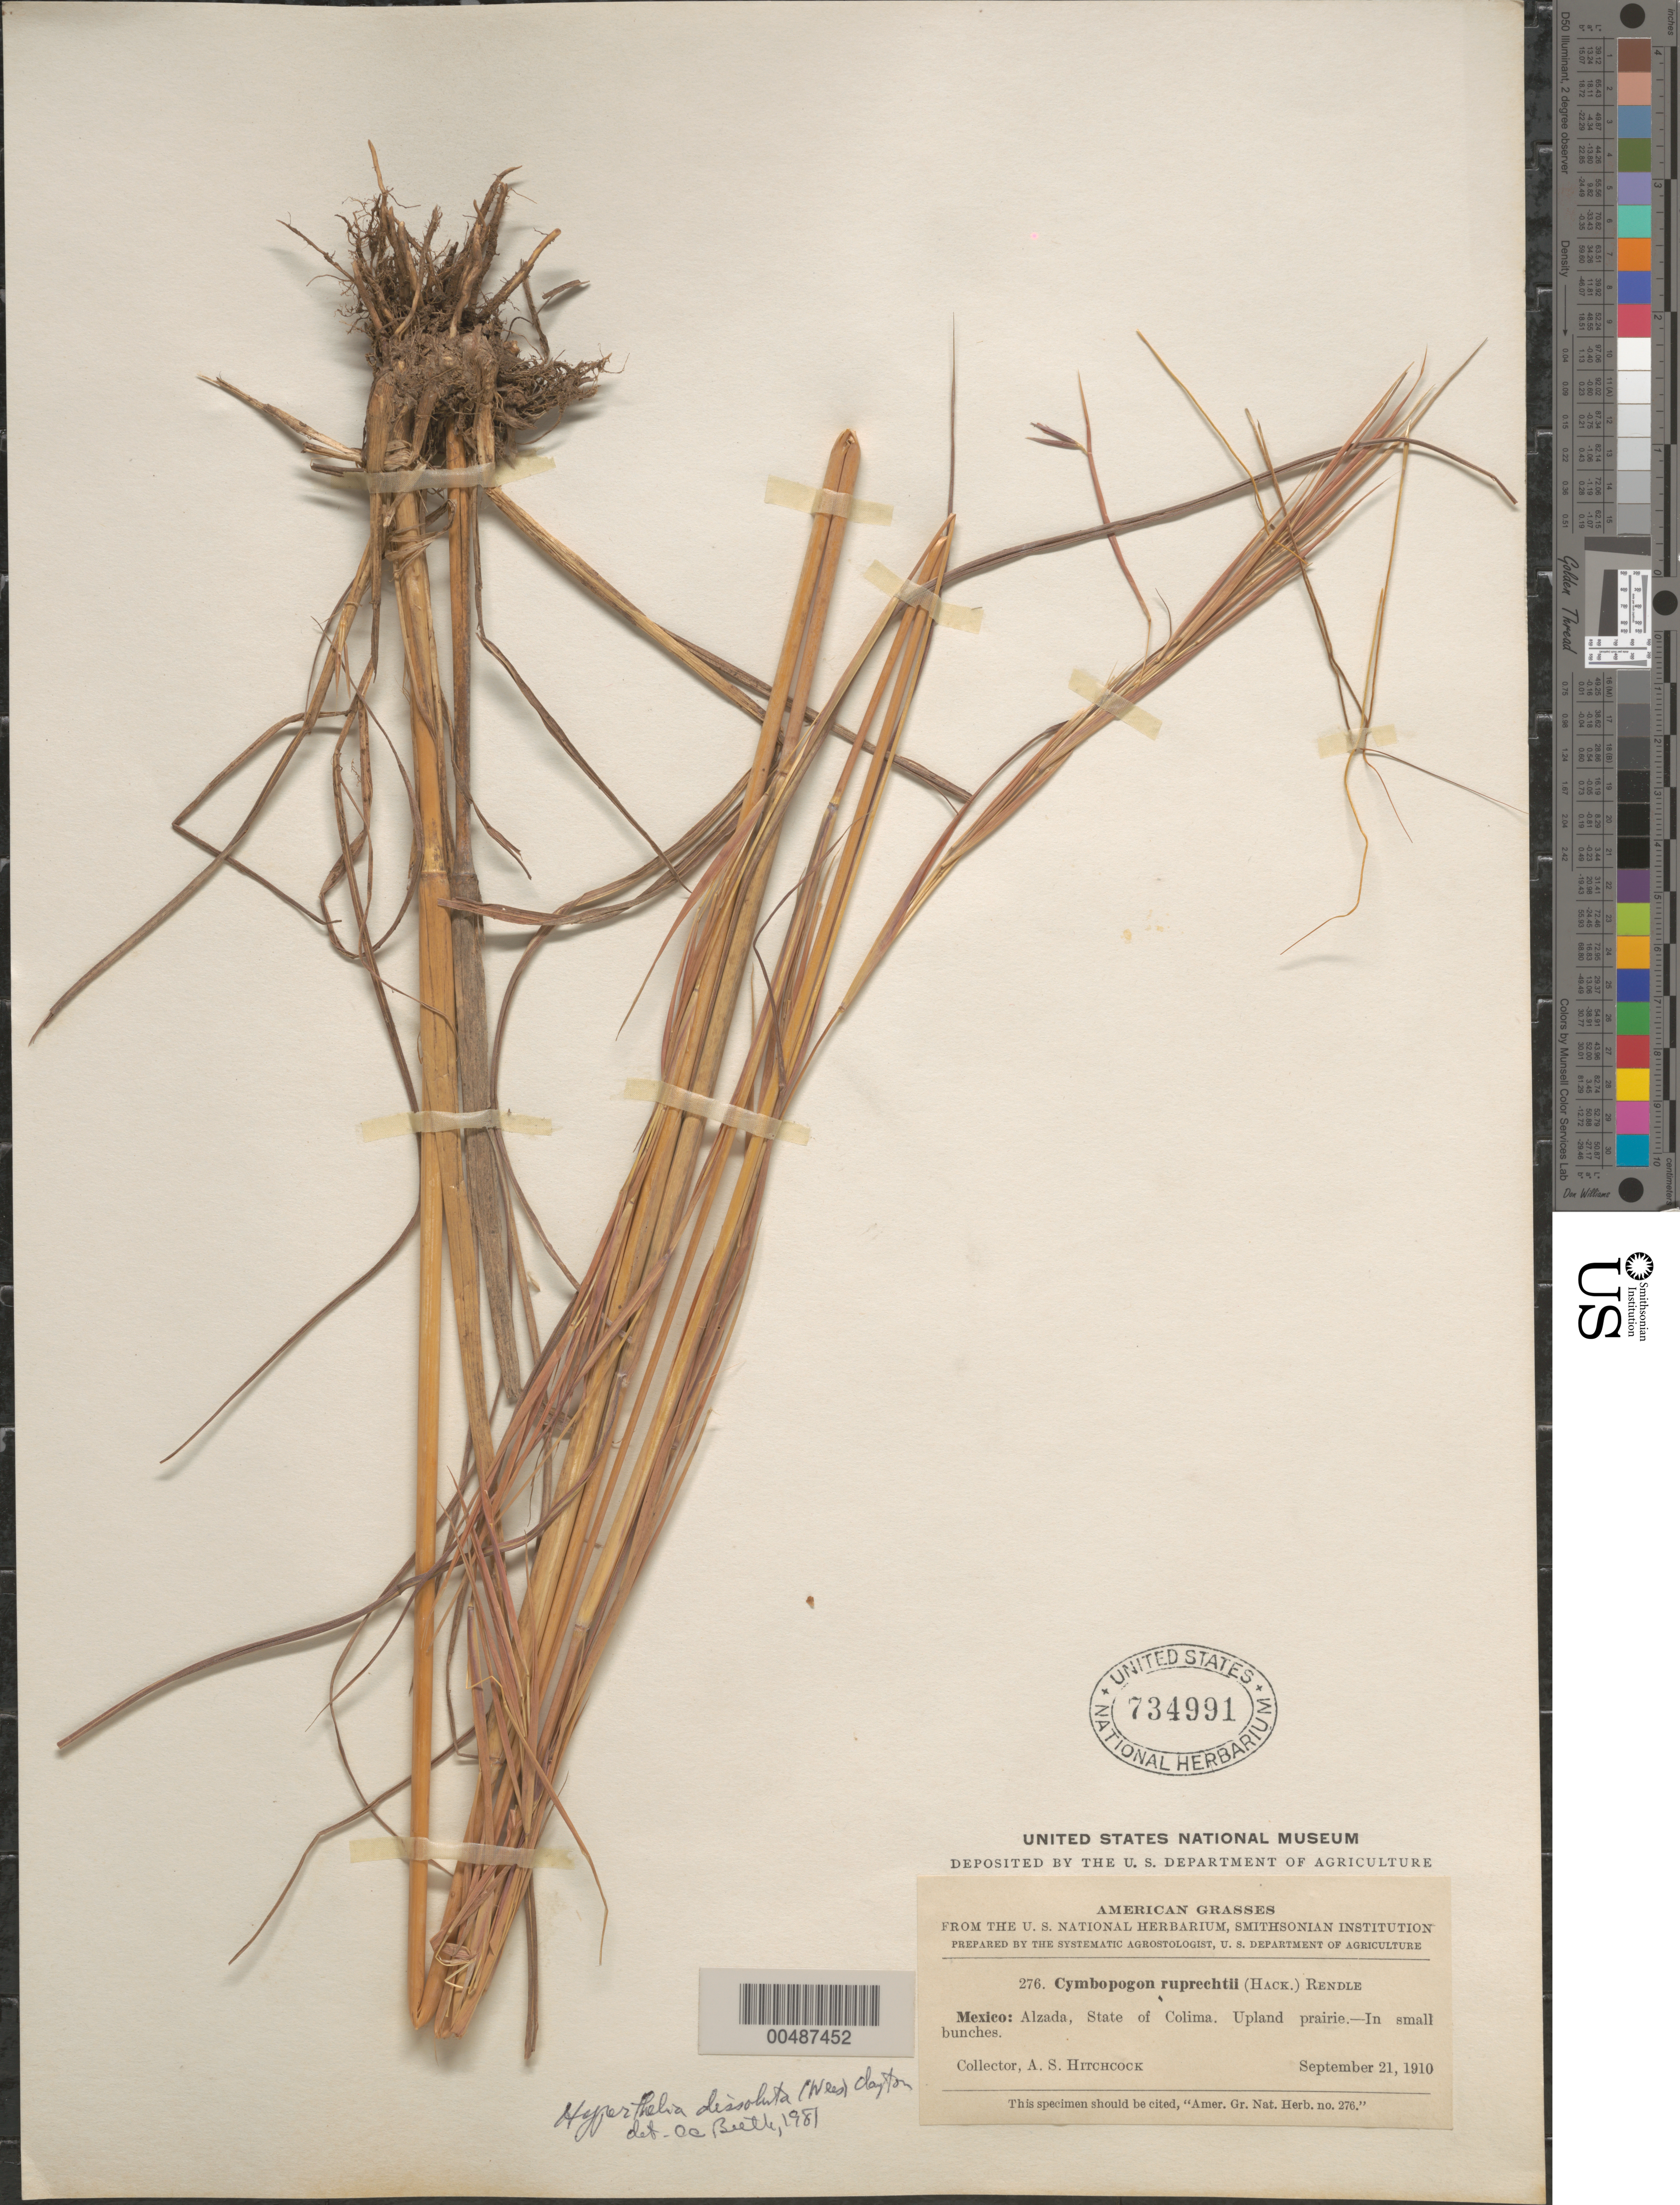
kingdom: Plantae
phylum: Tracheophyta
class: Liliopsida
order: Poales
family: Poaceae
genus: Hyperthelia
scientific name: Hyperthelia dissoluta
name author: (Nees ex Steud.) Clayton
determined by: Beetle, Alan A.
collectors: A. S. Hitchcock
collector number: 276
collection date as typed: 21 Sep 1910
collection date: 1910-09-21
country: Mexico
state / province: Colima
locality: Alzada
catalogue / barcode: US 734991